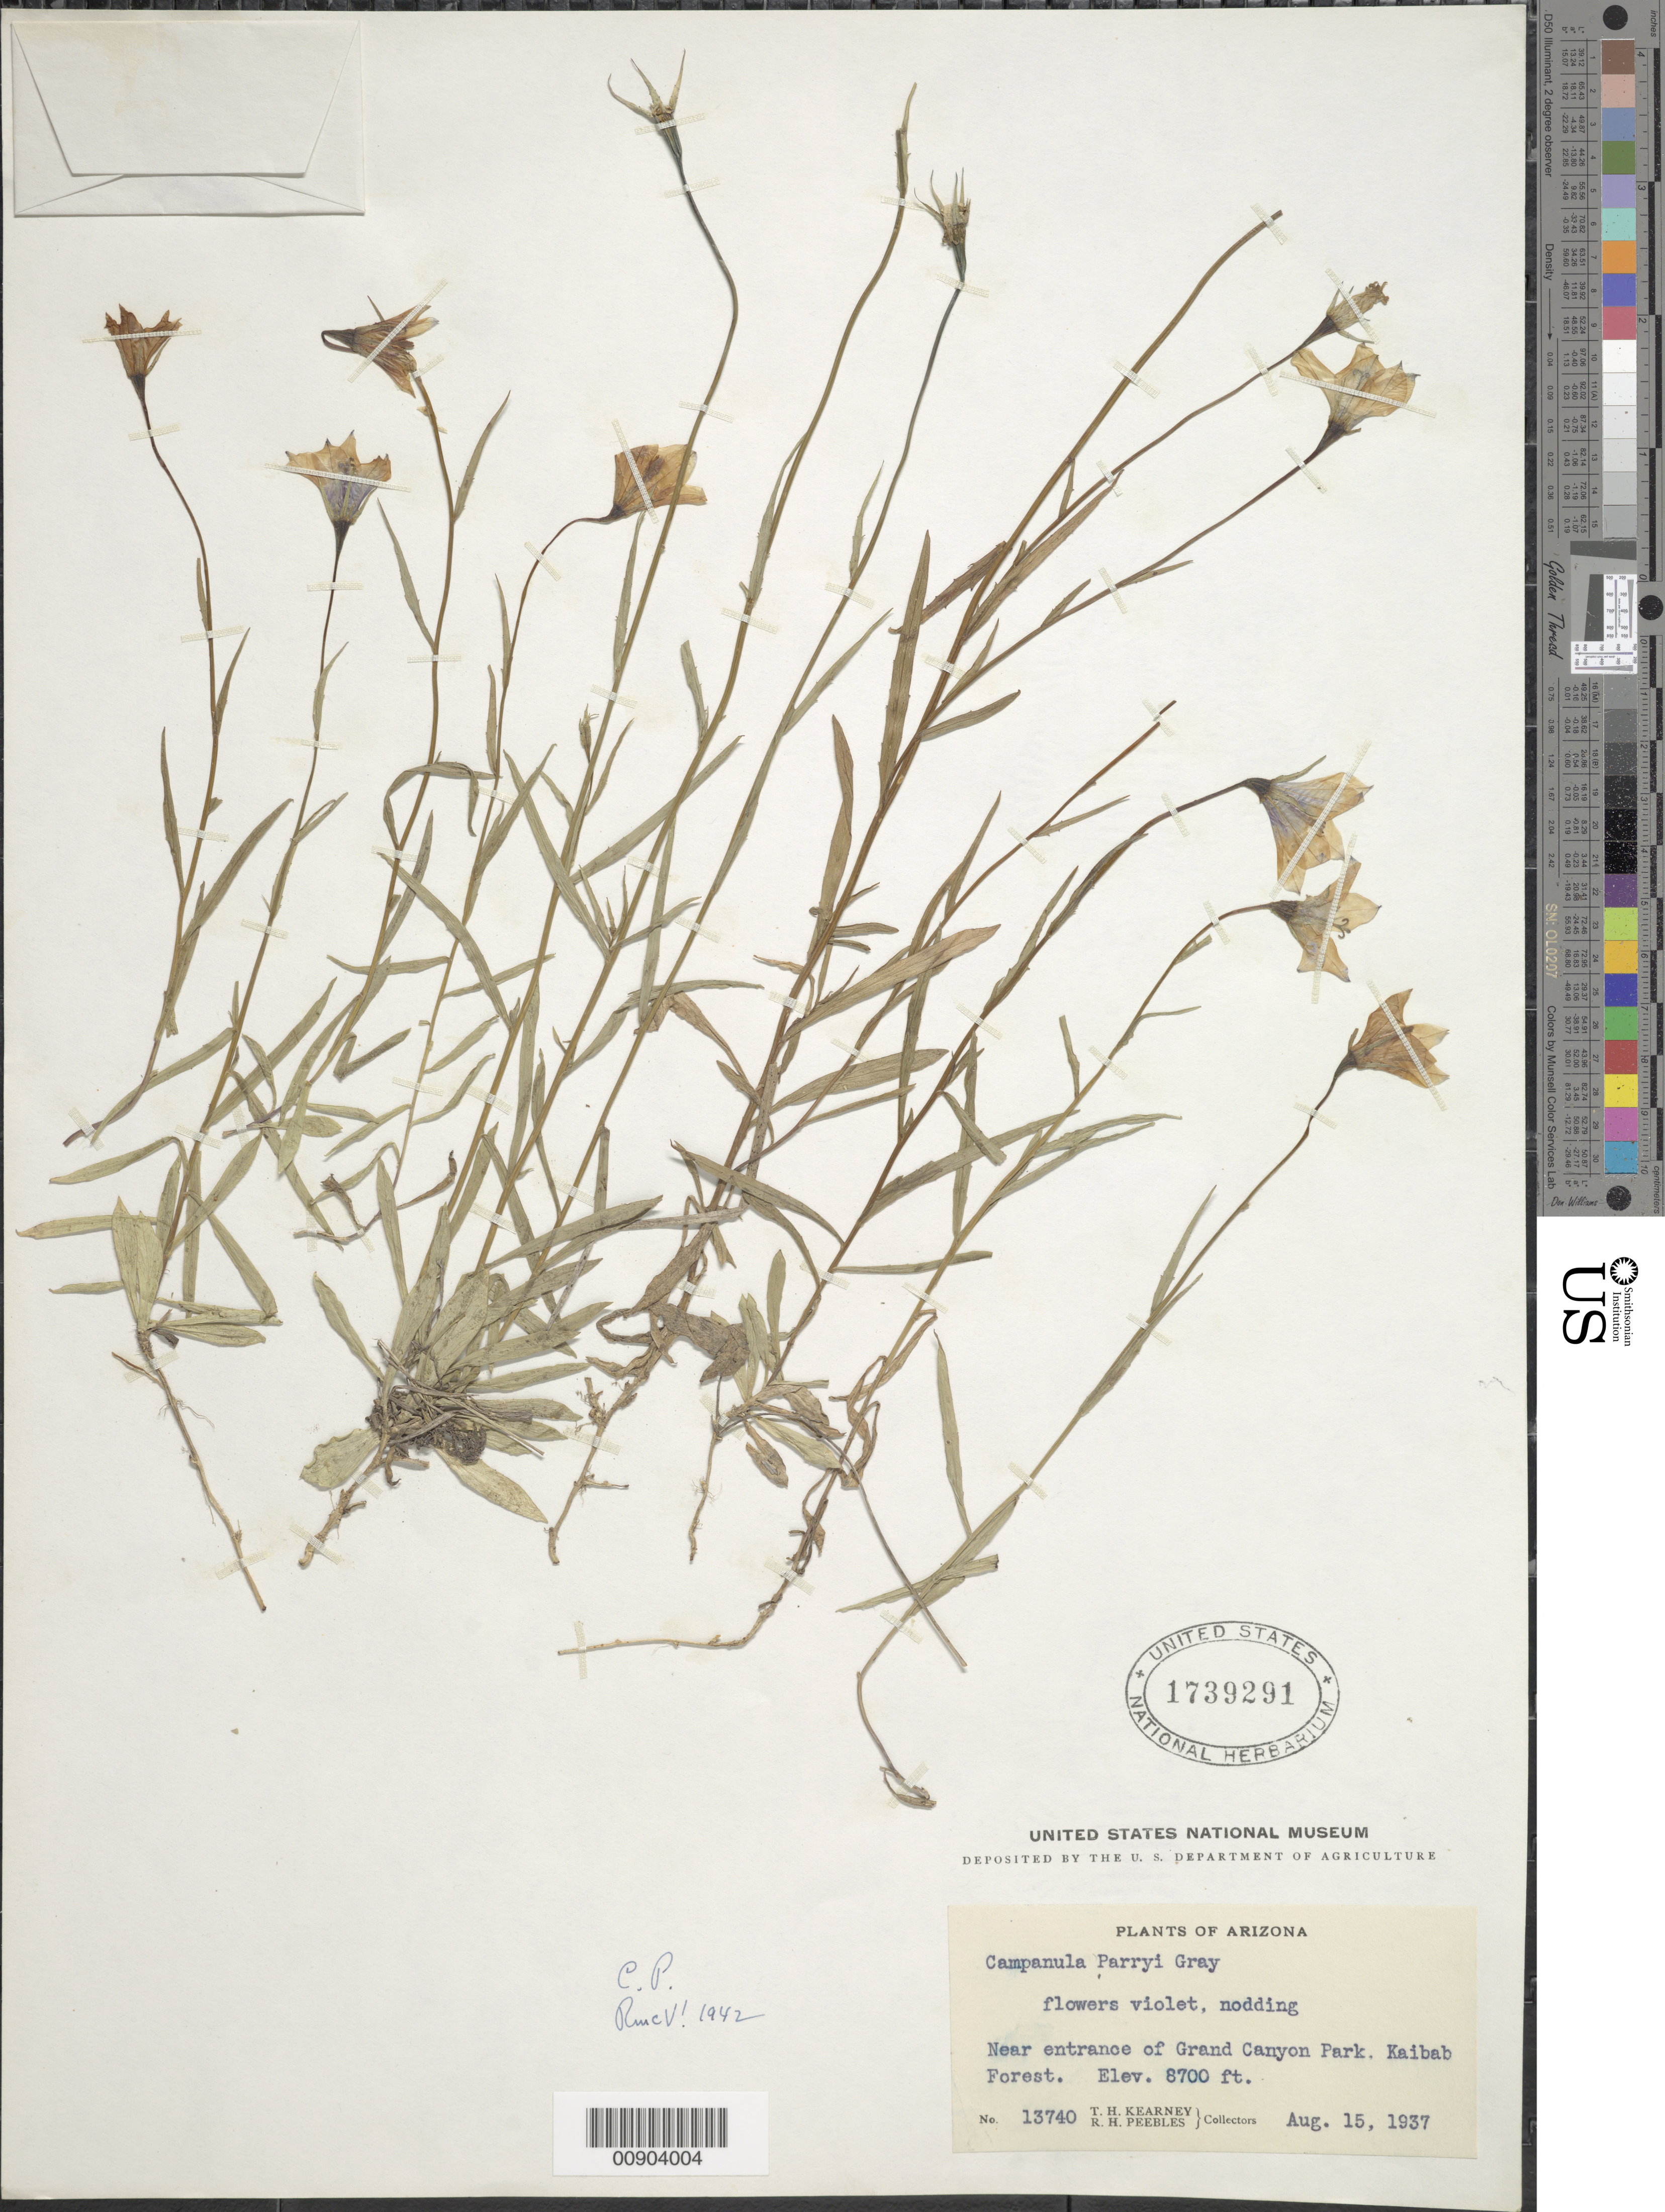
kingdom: Plantae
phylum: Tracheophyta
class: Magnoliopsida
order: Asterales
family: Campanulaceae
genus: Campanula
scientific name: Campanula parryi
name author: A. Gray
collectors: T. H. Kearney & R. H. Peebles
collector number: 13740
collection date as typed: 15 Aug 1937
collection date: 1937-08-15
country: United States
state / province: Arizona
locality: Kaibab forest, near entrance of Grand Canyon National Park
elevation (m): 2652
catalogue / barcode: US 1739291